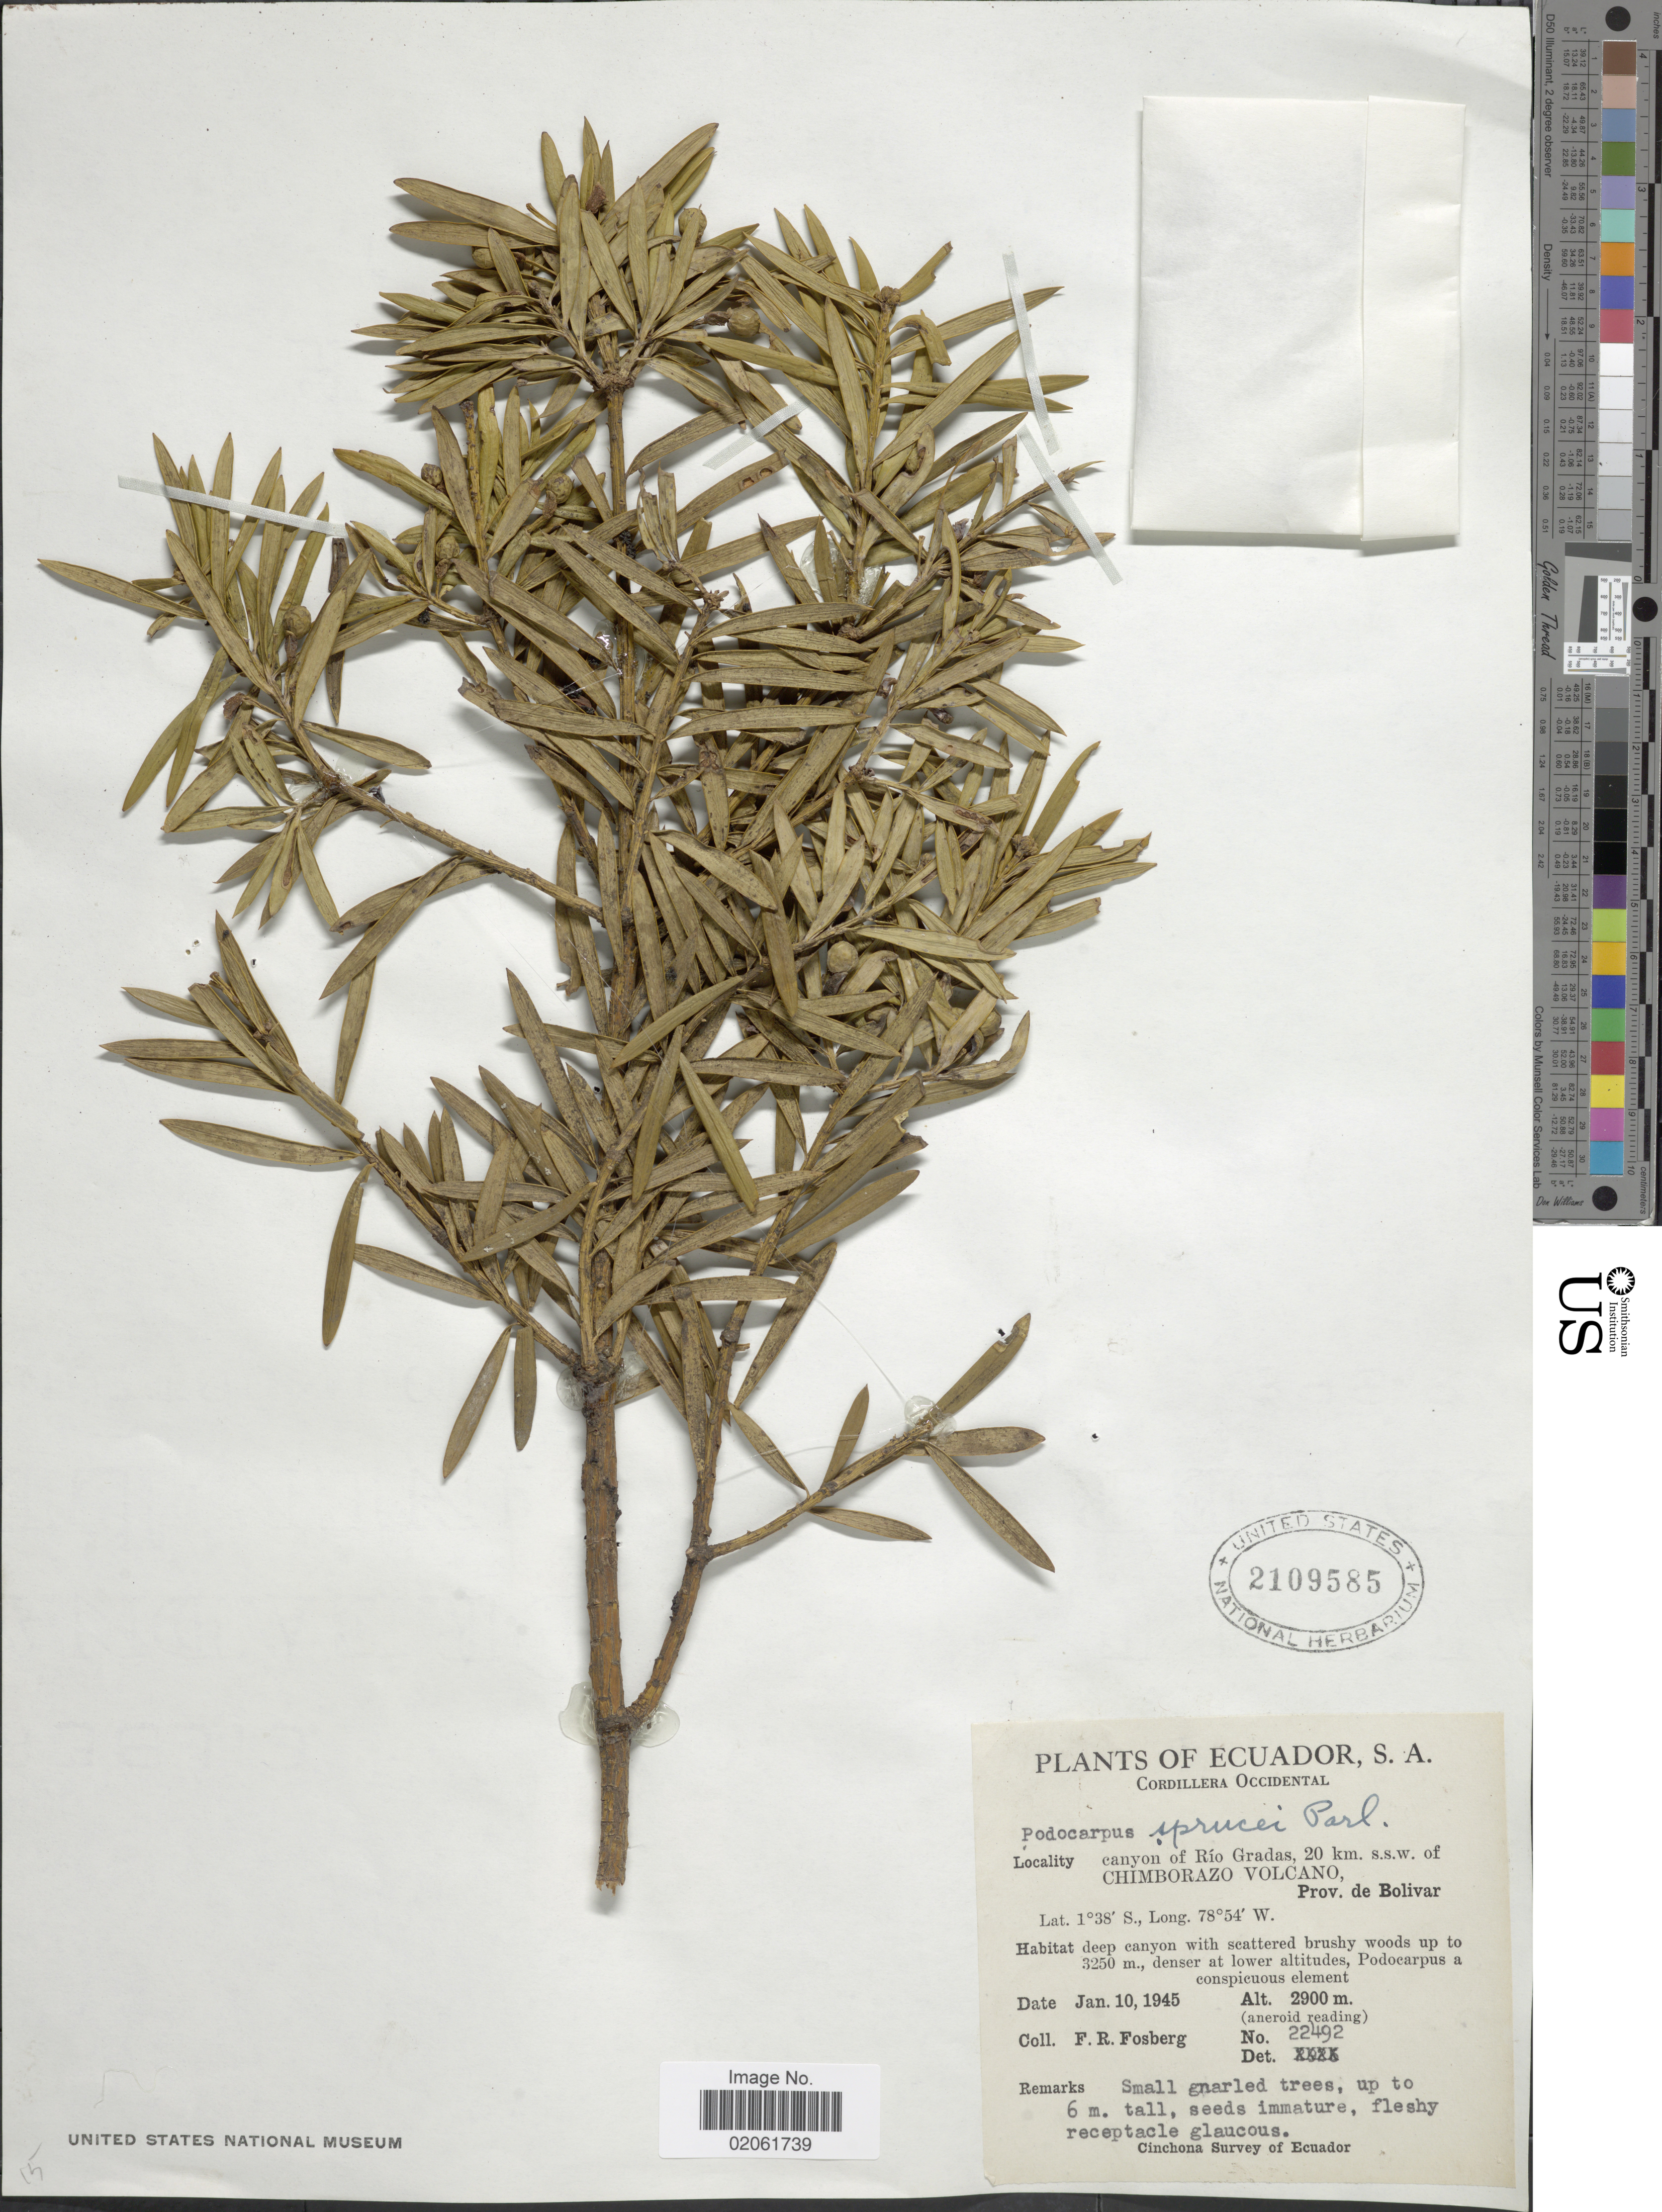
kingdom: Plantae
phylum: Tracheophyta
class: Pinopsida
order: Pinales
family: Podocarpaceae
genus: Podocarpus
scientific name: Podocarpus sprucei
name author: Parl.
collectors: F. R. Fosberg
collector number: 22492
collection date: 1945-01-10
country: Ecuador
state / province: Bolívar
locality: Canyon of Rio Gradas, 20 km. s.s.w. of Chimborazo Volcano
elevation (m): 3250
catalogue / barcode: US 2109585